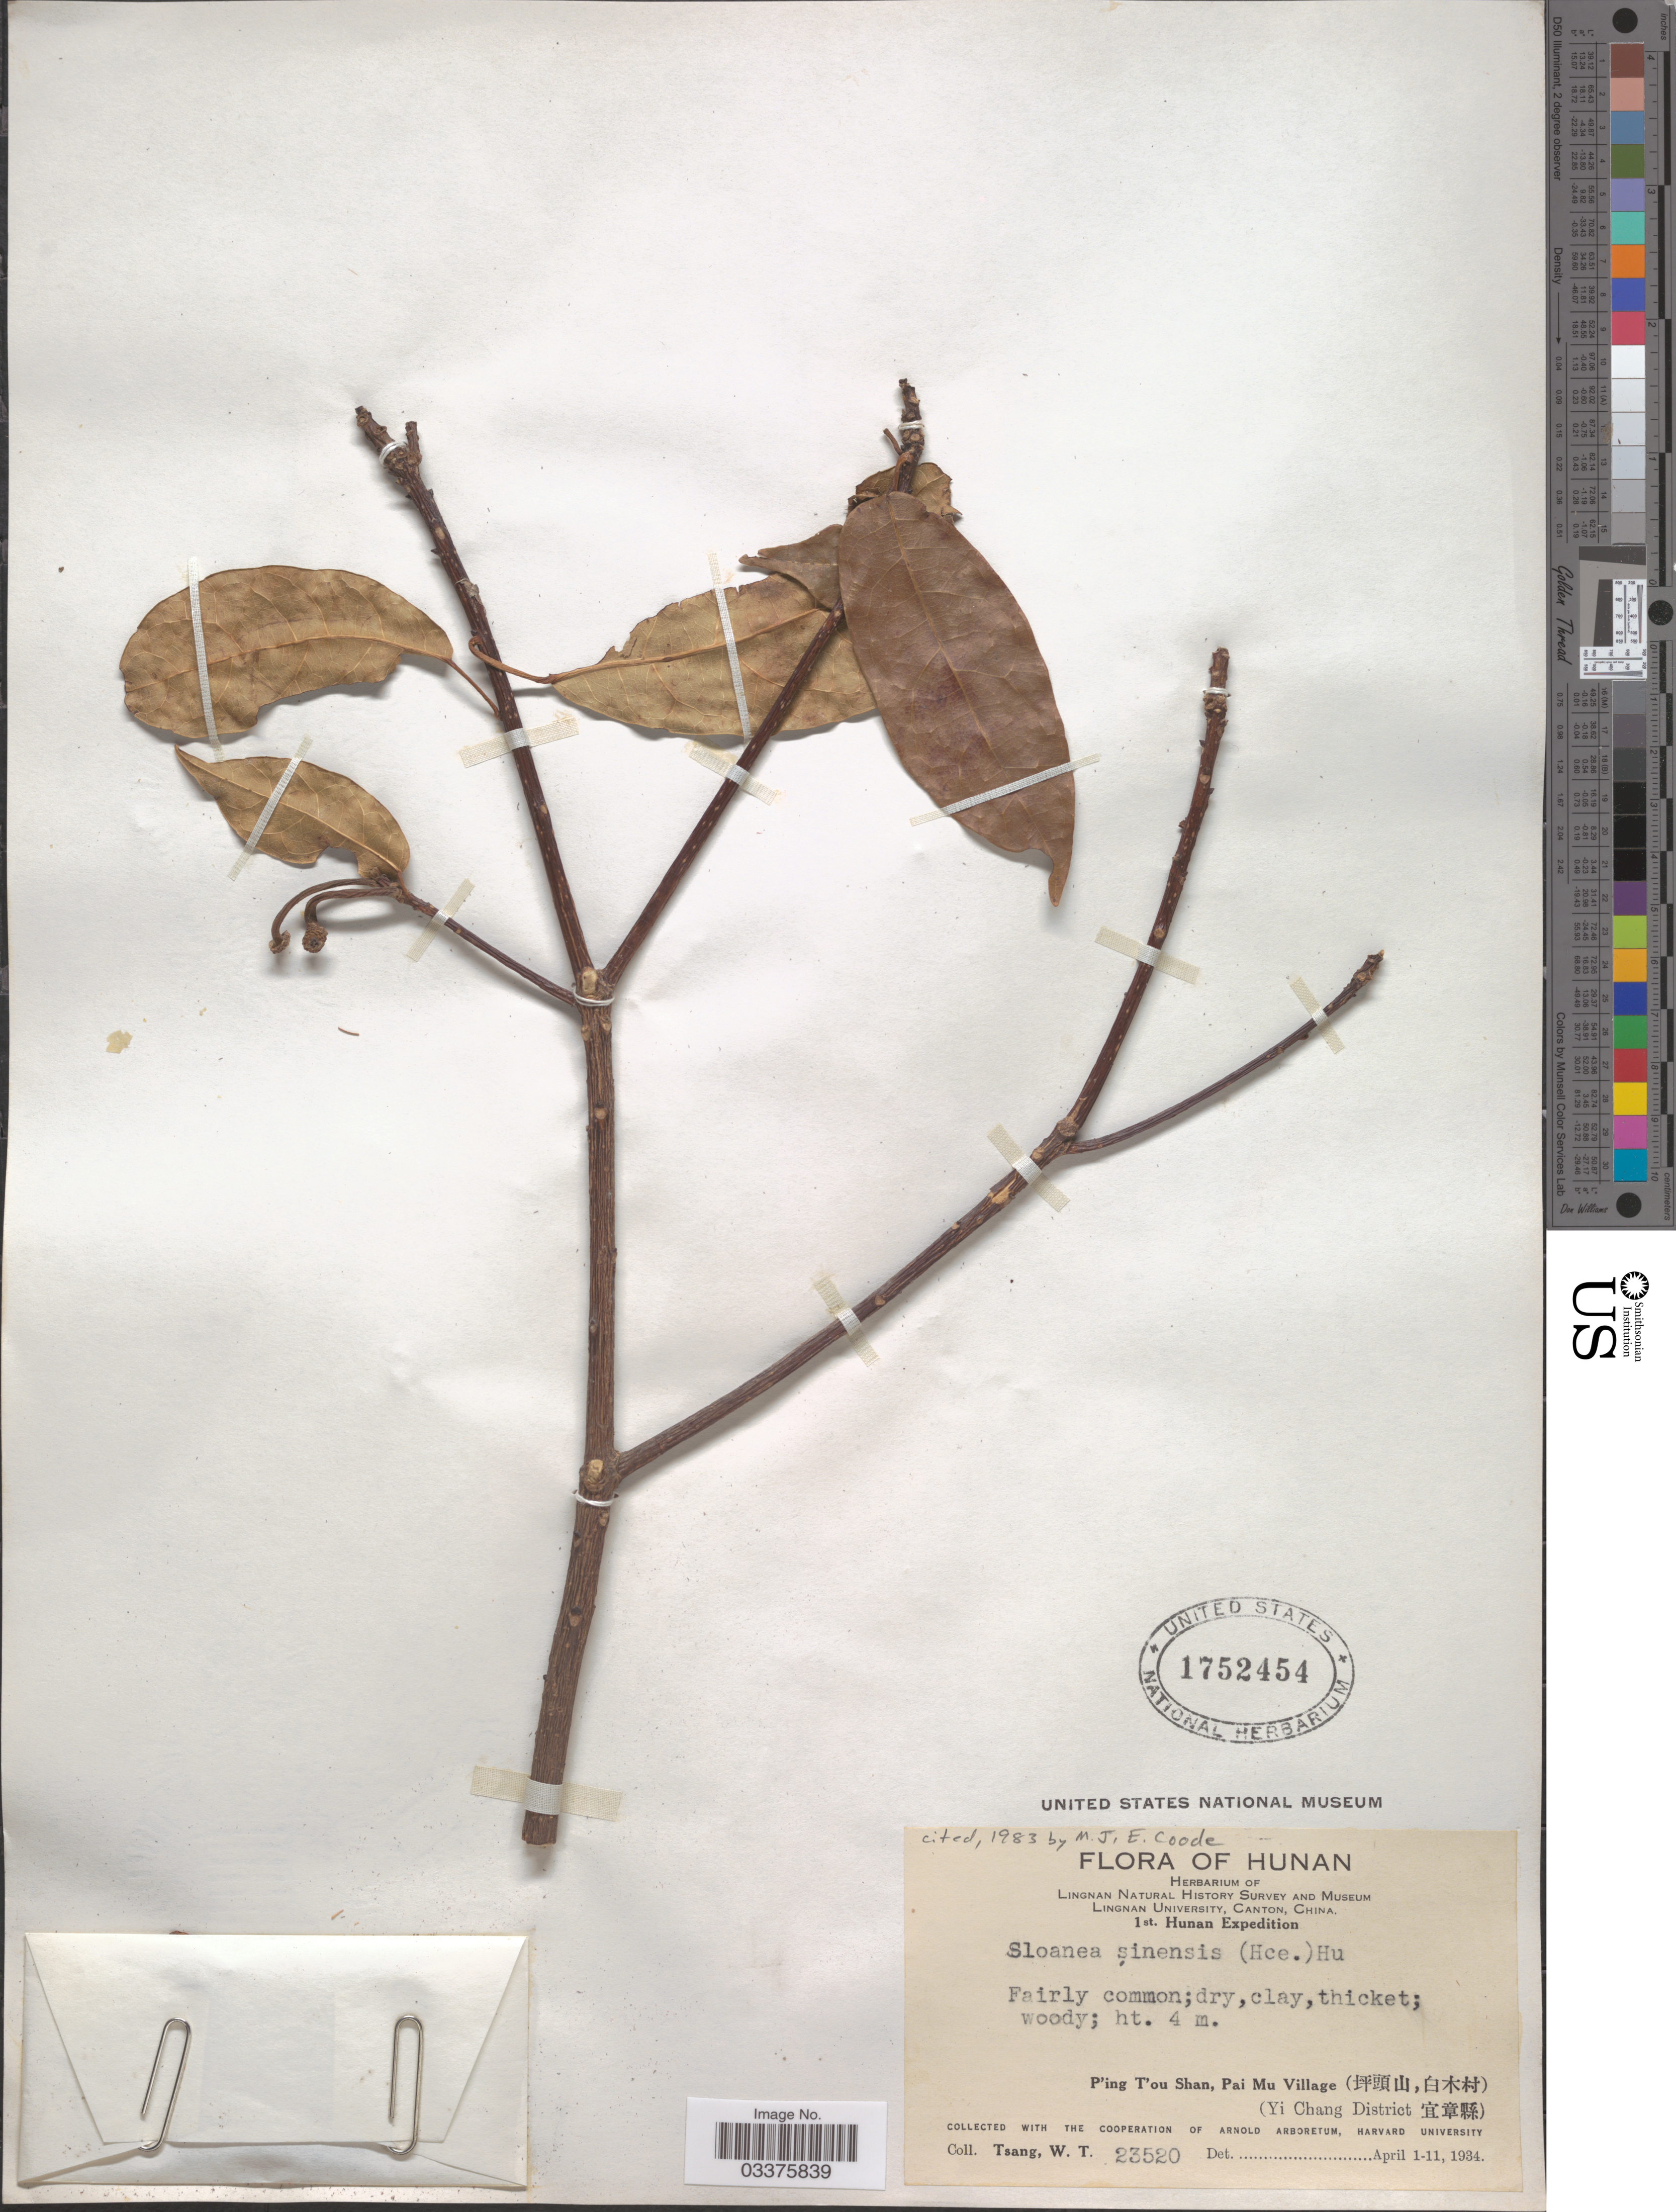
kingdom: Plantae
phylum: Tracheophyta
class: Magnoliopsida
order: Oxalidales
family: Elaeocarpaceae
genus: Sloanea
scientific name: Sloanea sinensis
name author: (Hance) Hu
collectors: W. T. Tsang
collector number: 23520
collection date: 1934-04-01/1934-04-11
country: China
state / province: Hunan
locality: P'ing T'ou Shan, Pai Mu Village (X) (Yi Chang District X).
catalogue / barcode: US 1752454